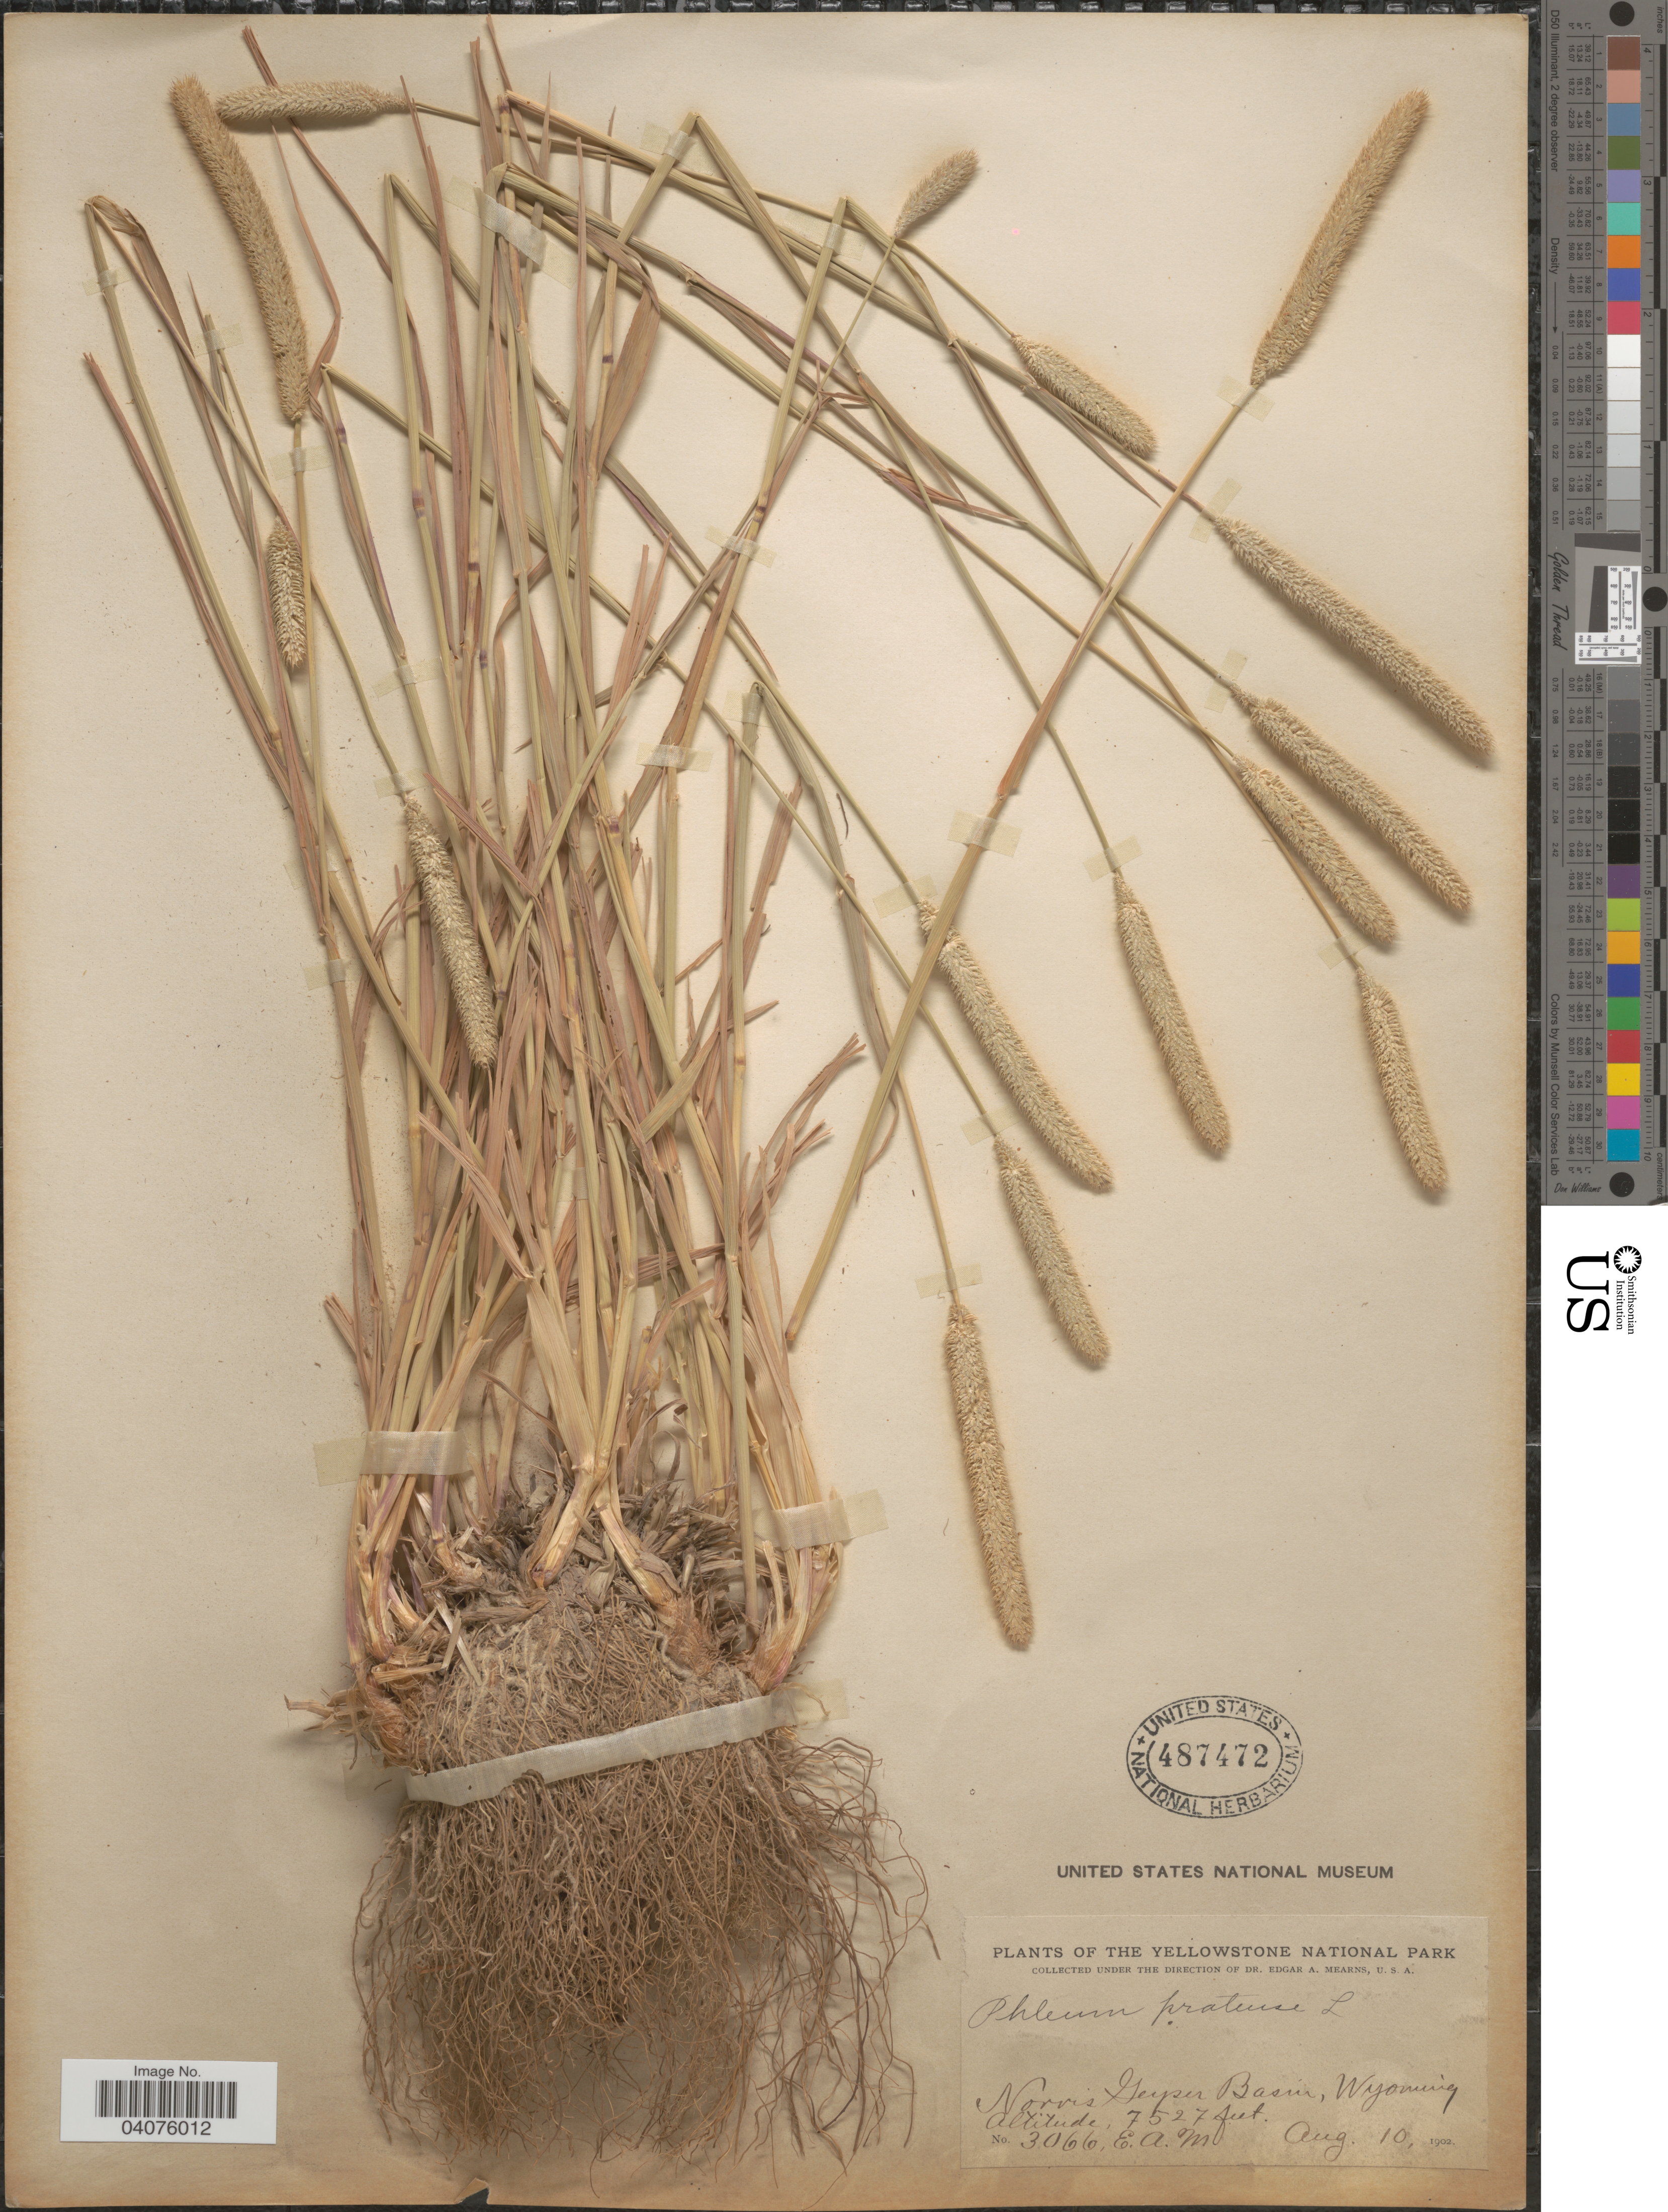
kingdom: Plantae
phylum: Tracheophyta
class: Liliopsida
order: Poales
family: Poaceae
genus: Phleum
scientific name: Phleum pratense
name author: L.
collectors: E. A. Mearns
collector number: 3066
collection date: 1902-08-10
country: United States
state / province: Wyoming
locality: The Yellowstone National Park. Norris Geyser Basin.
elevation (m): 2294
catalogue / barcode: US 487472